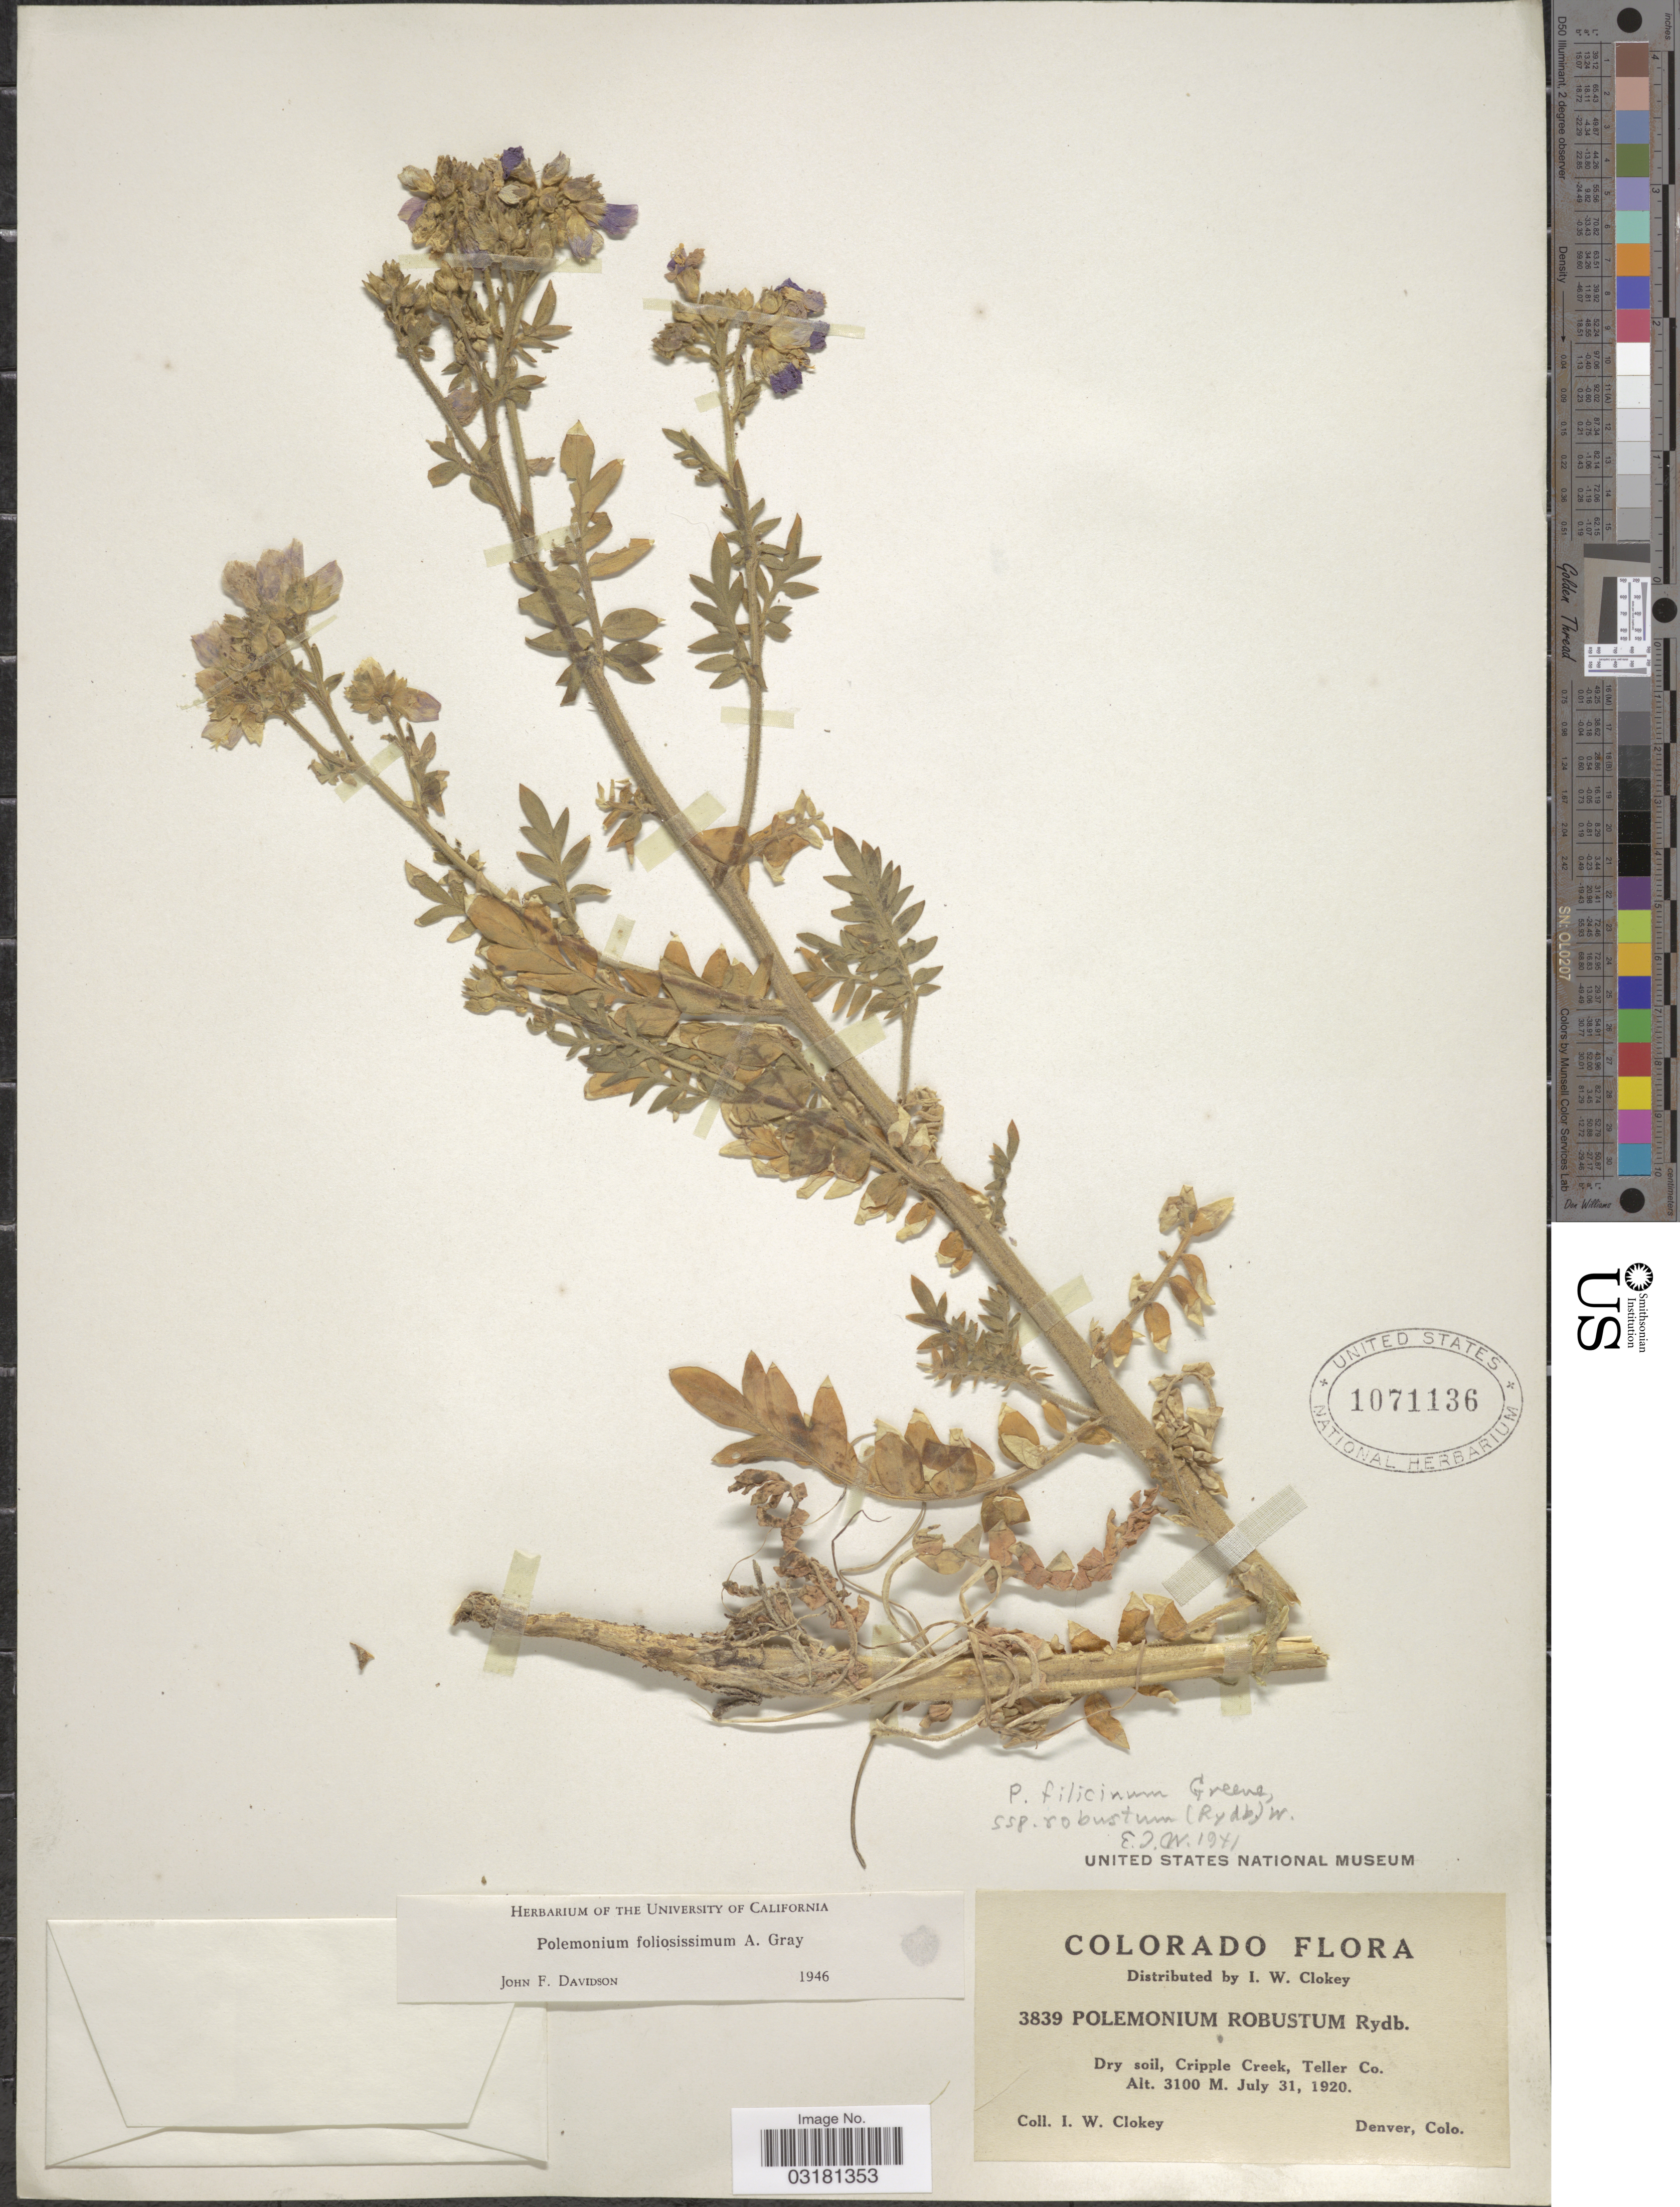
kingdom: Plantae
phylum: Tracheophyta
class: Magnoliopsida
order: Ericales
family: Polemoniaceae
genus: Polemonium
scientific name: Polemonium foliosissimum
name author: A. Gray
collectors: I. W. Clokey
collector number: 3839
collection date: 1920-07-31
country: United States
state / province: Colorado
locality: Cripple Creek, Teller Co.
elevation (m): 3100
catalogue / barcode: US 1071136